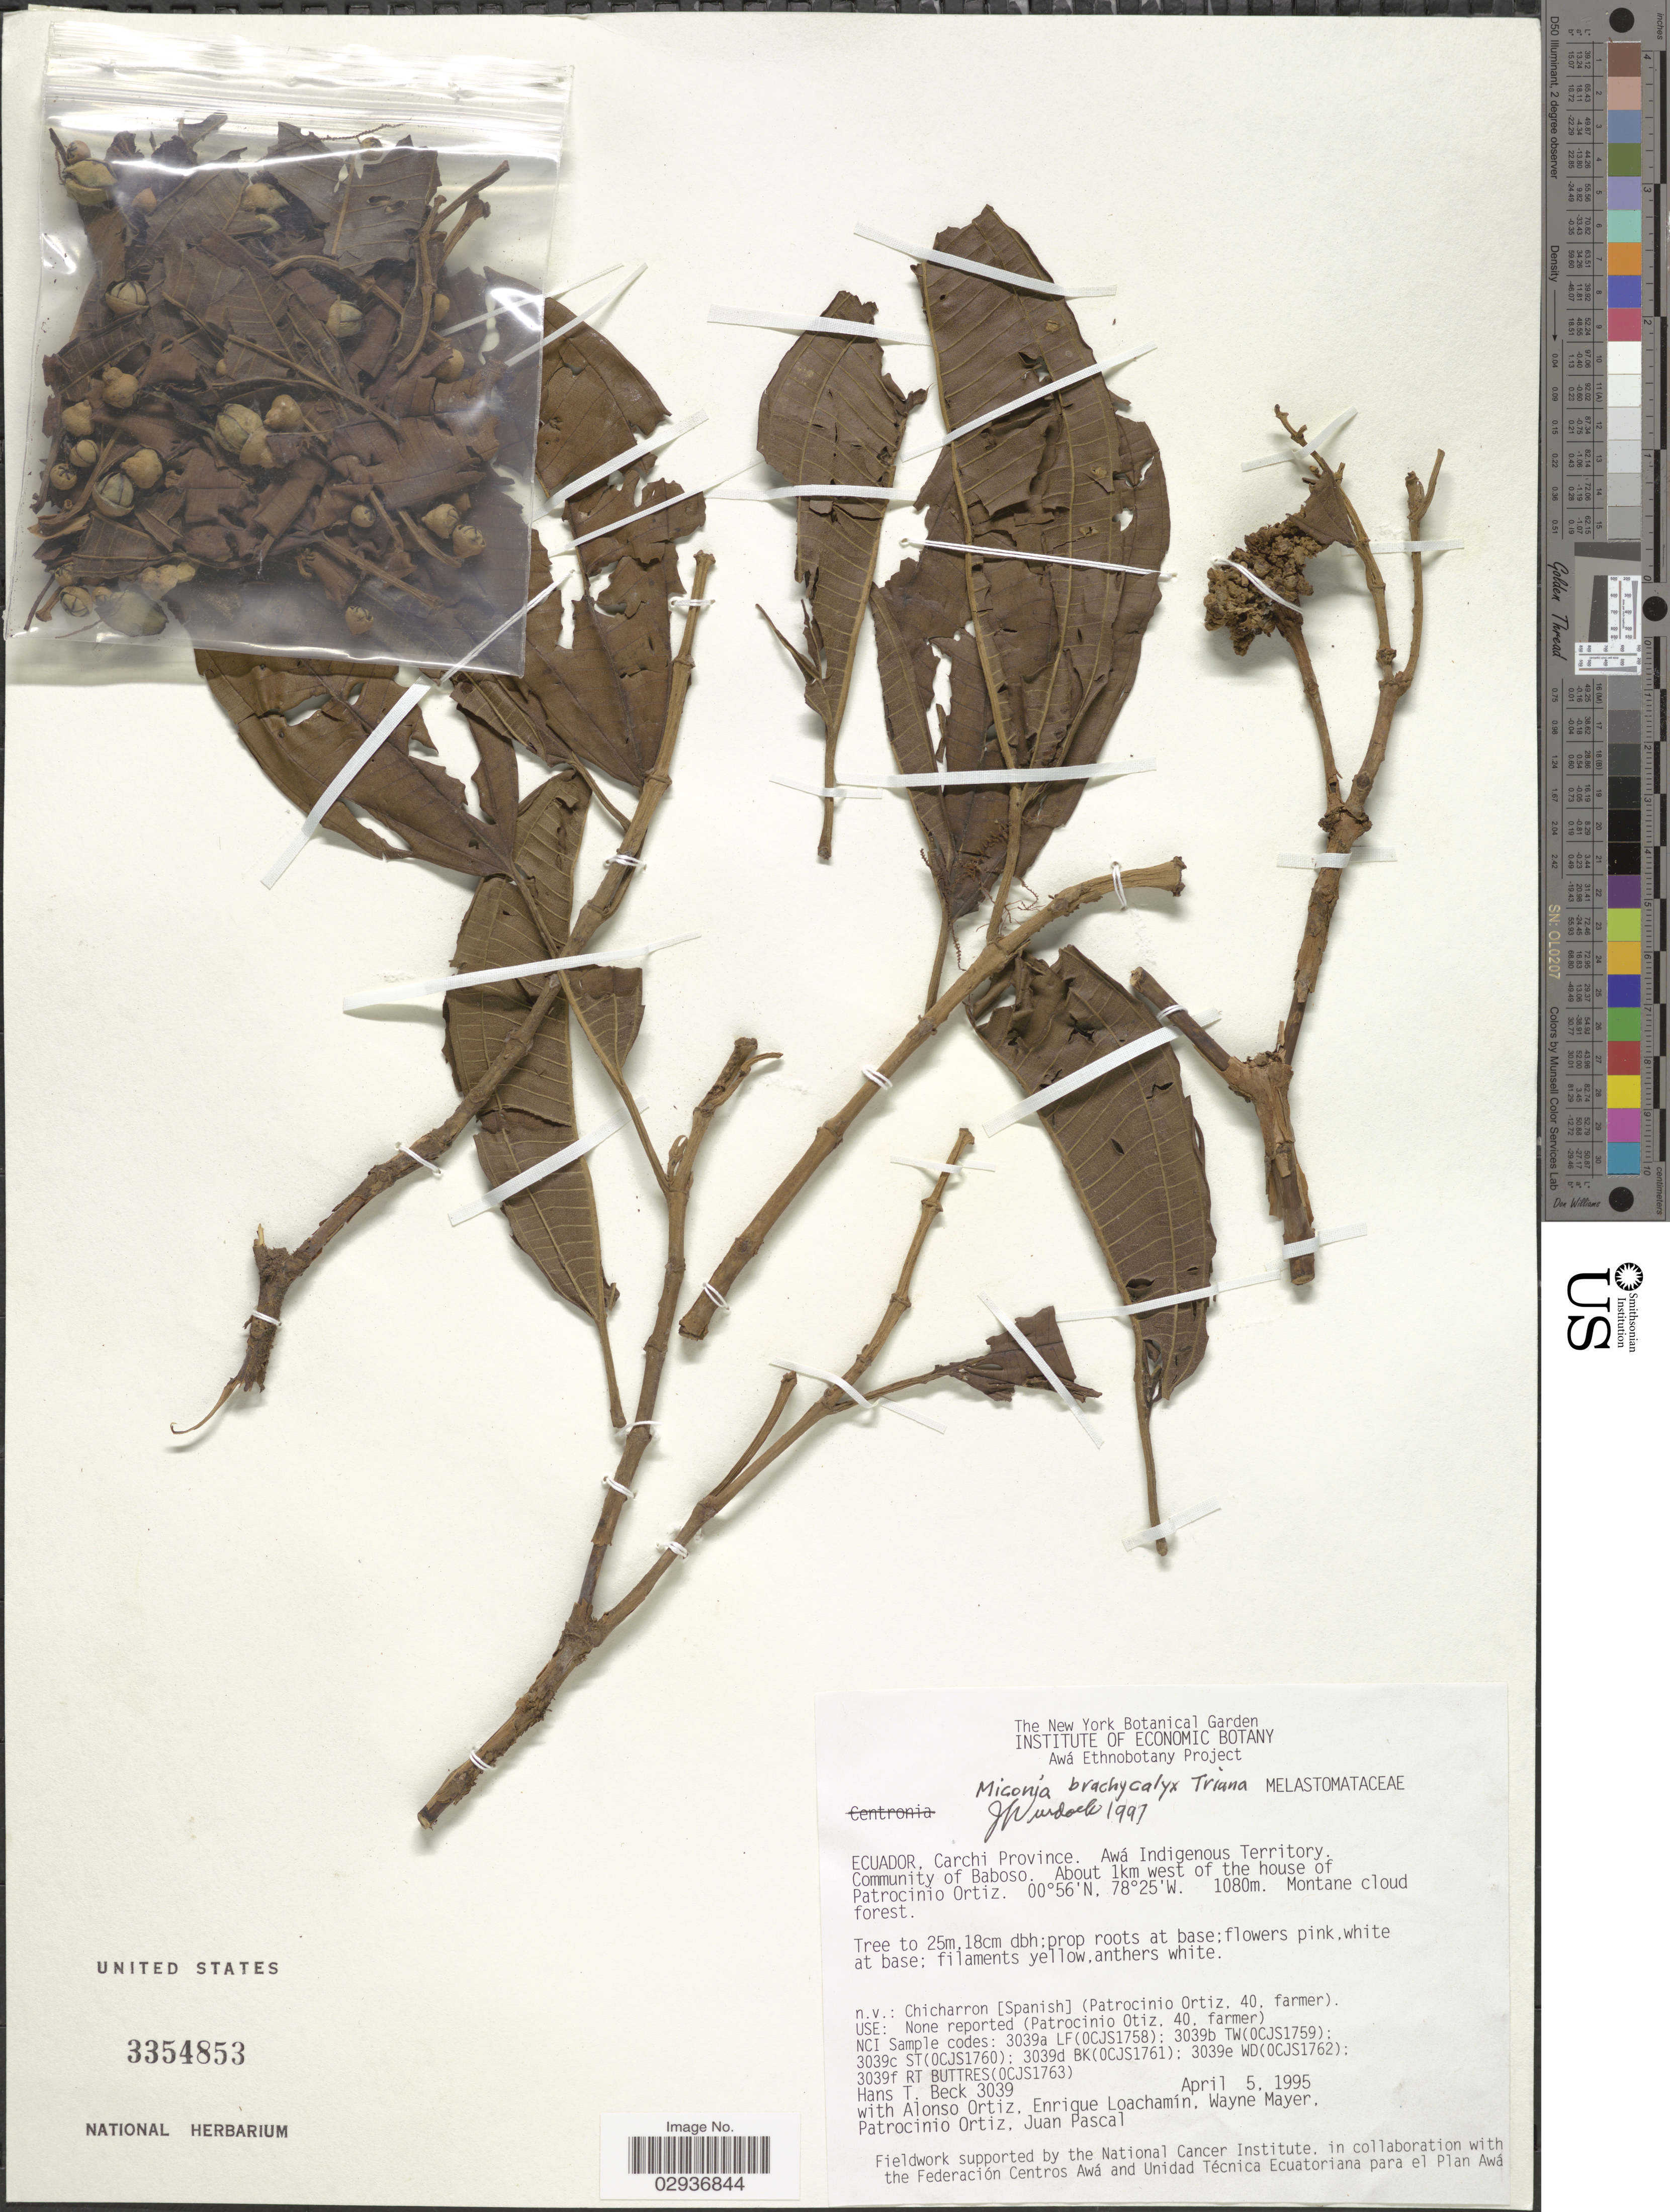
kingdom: Plantae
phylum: Tracheophyta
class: Magnoliopsida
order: Myrtales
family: Melastomataceae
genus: Miconia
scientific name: Miconia brachycalyx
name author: Triana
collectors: H. T. Beck, A. Ortiz, E. Loachamin, W. Mayer & et al.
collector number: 3039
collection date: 1995-04-05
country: Ecuador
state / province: Carchi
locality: Awá Indigenous Territory. Community of Baboso. About 1km west of the house of Patrocinio Ortiz.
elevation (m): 1080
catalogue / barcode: US 3354853